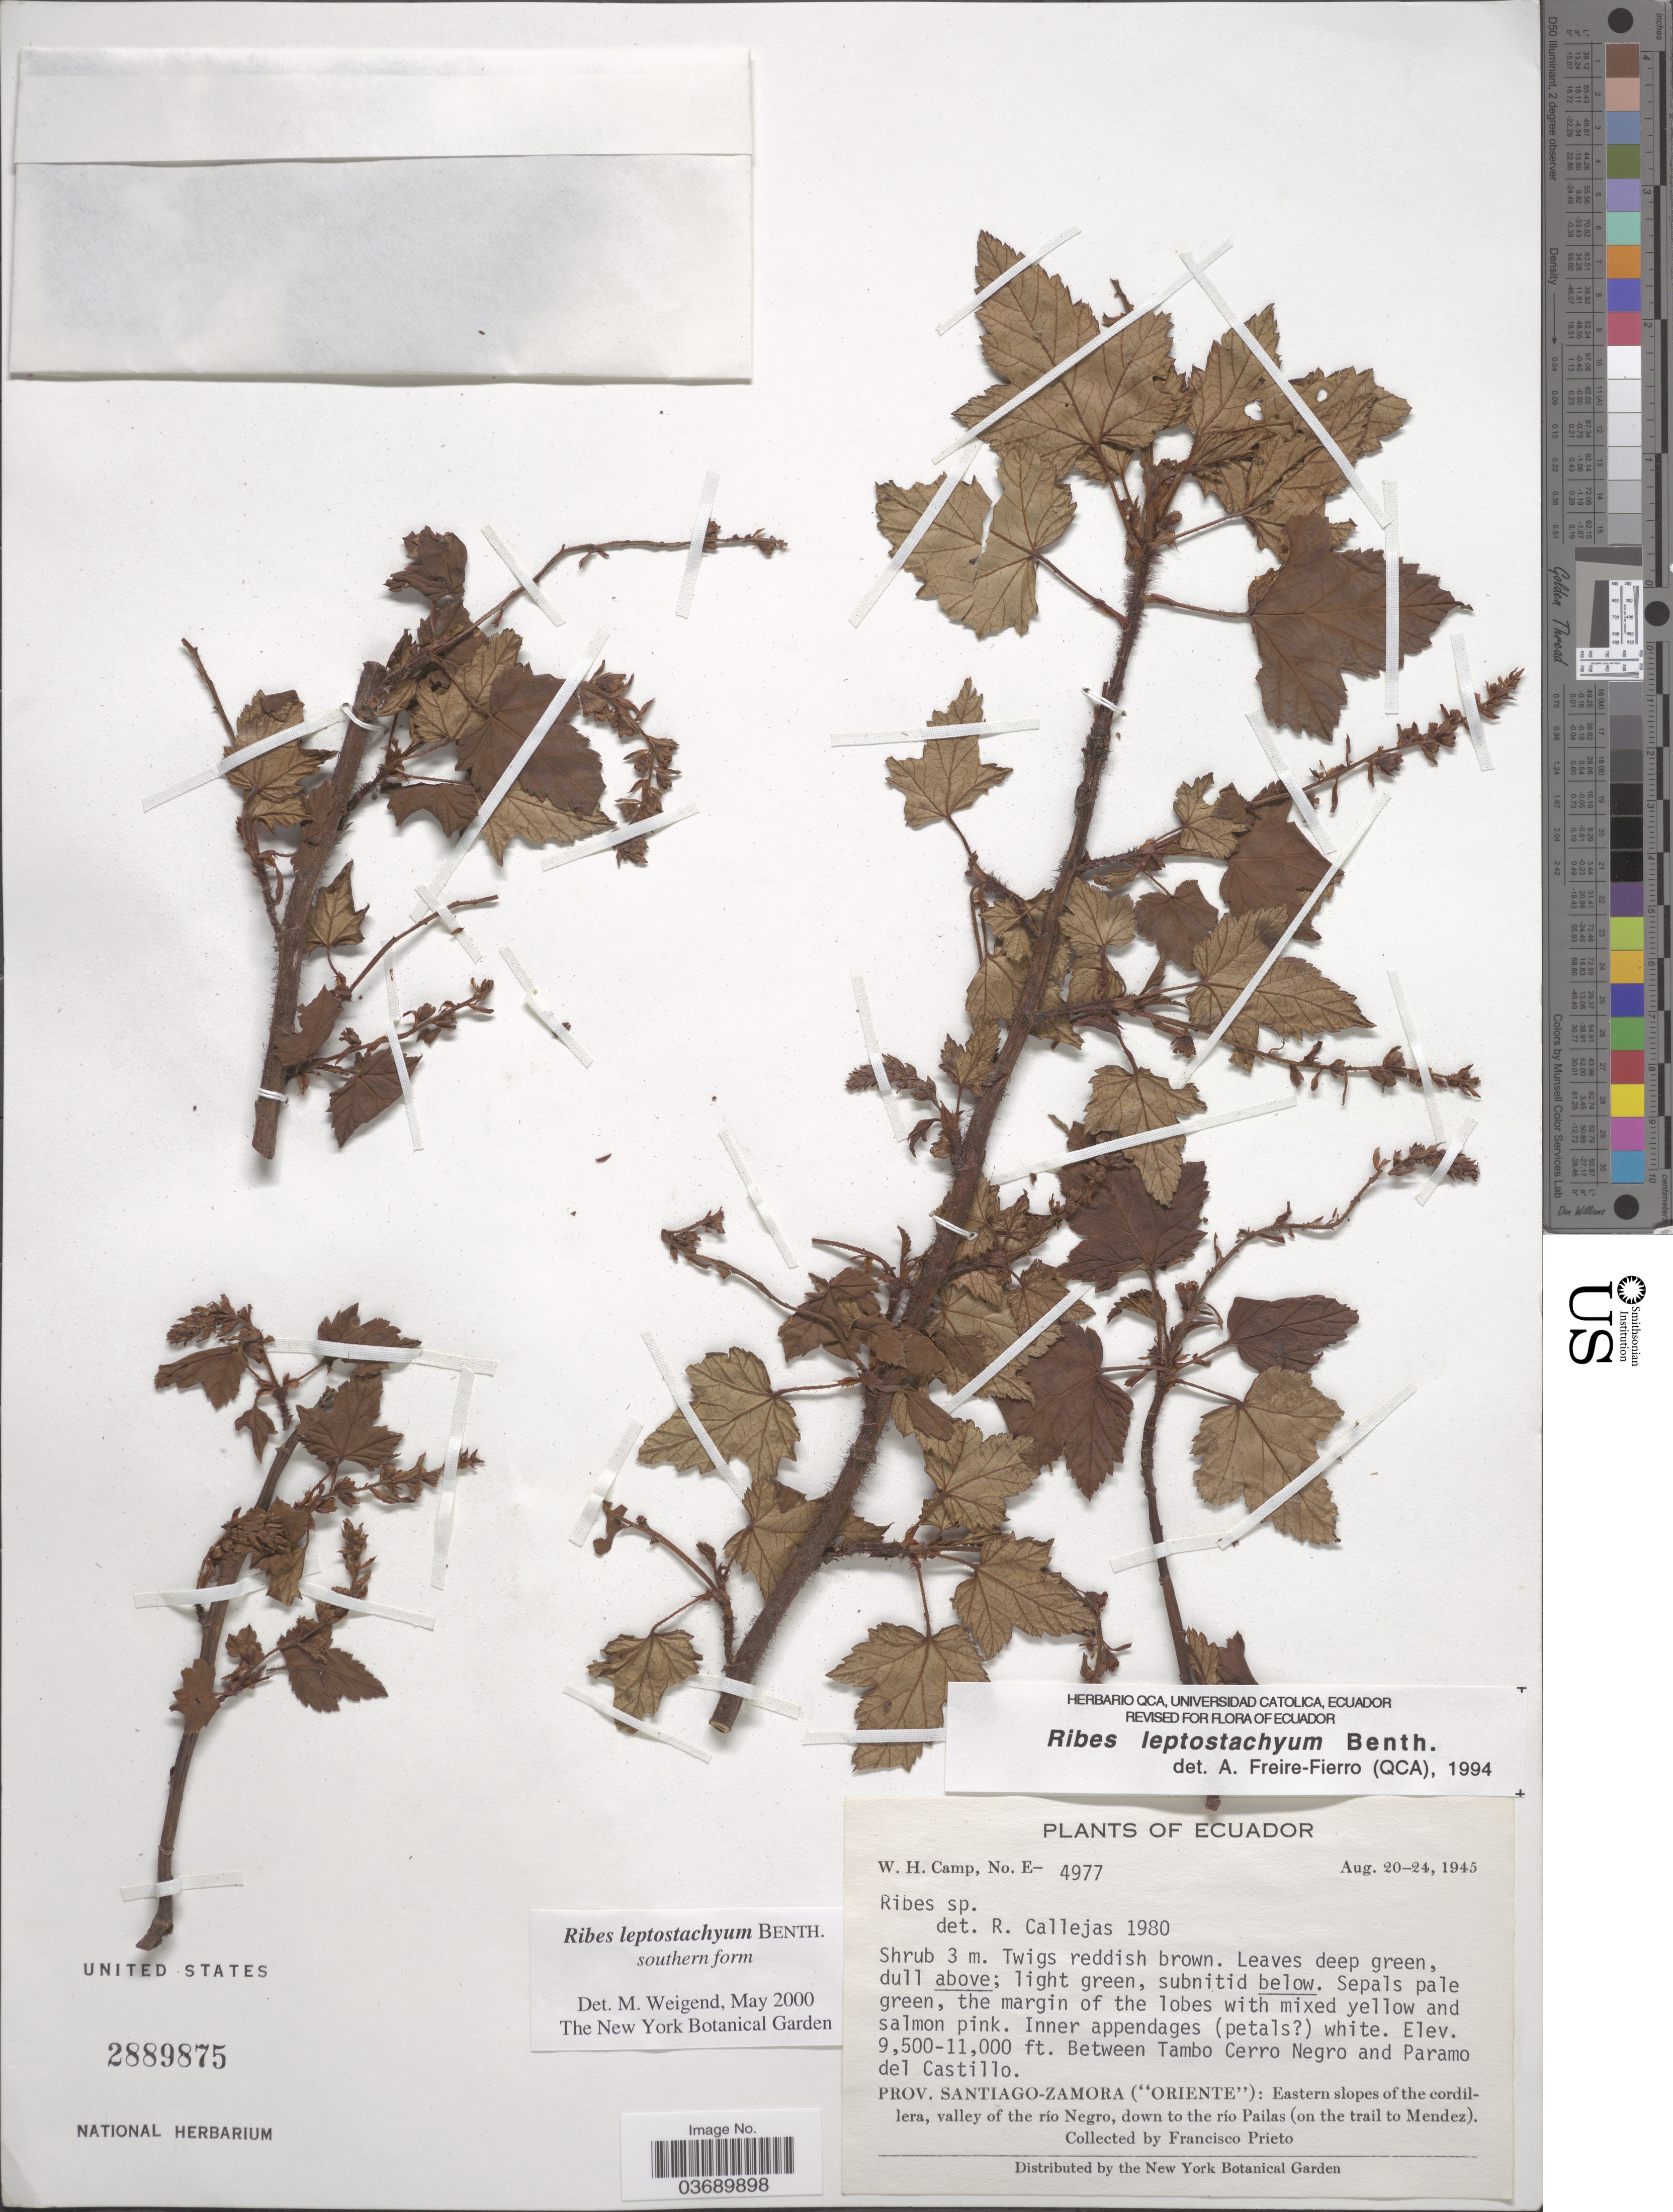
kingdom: Plantae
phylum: Tracheophyta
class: Magnoliopsida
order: Saxifragales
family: Grossulariaceae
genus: Ribes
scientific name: Ribes leptostachyum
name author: Decne.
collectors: F. Prieto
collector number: E-4977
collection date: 1945-08-20/1945-08-24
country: Ecuador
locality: Between Tambo Cerro Negro and Paramo del Castillo. Prov. Santiago-Zamora ("Oriente"): Eastern slopes of the cordillera, valley of the río Negro, down to the río Pailas (on the trail to Mendez).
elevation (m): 2896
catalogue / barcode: US 2889875